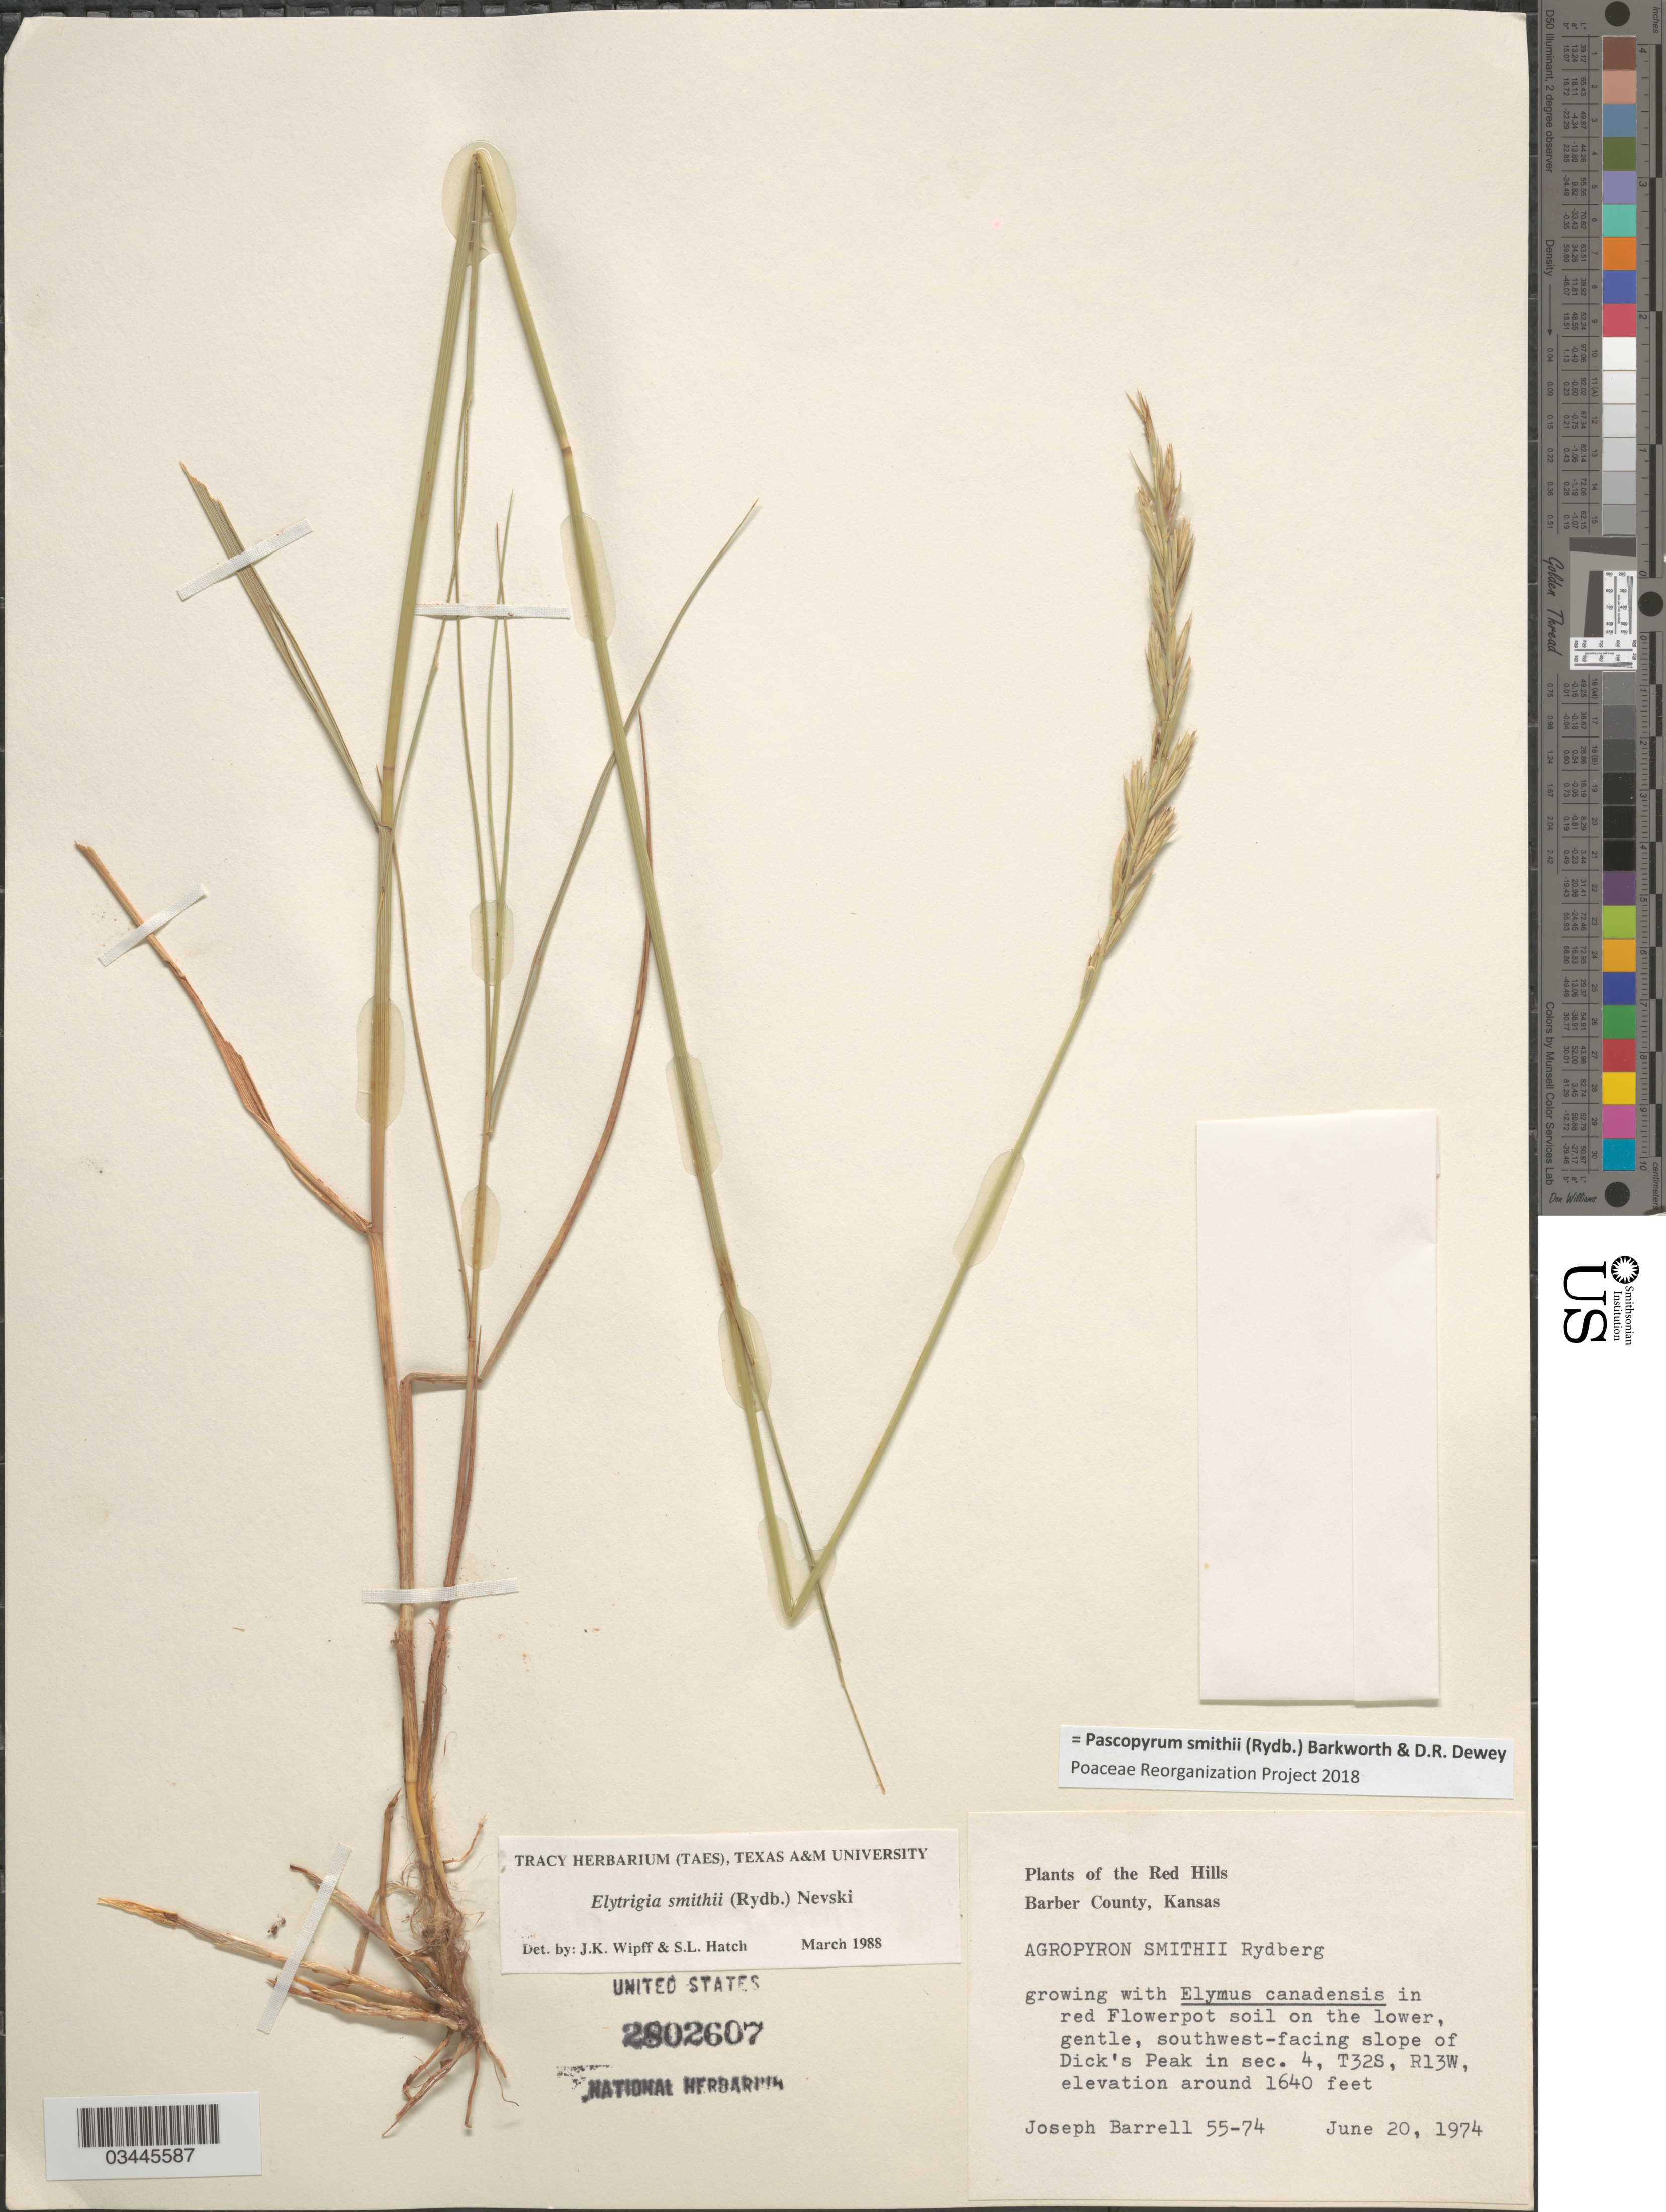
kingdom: Plantae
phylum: Tracheophyta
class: Liliopsida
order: Poales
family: Poaceae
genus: Pascopyrum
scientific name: Pascopyrum smithii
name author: (Rydb.) Barkworth & Dewey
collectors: J. Barrell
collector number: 55-74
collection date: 1974-06-20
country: United States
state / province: Kansas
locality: Red Hills. Barber County. Southwest-facing slope of Dick's Peak in sec. 4, T32S, T13W.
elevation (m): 500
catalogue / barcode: US 2802607